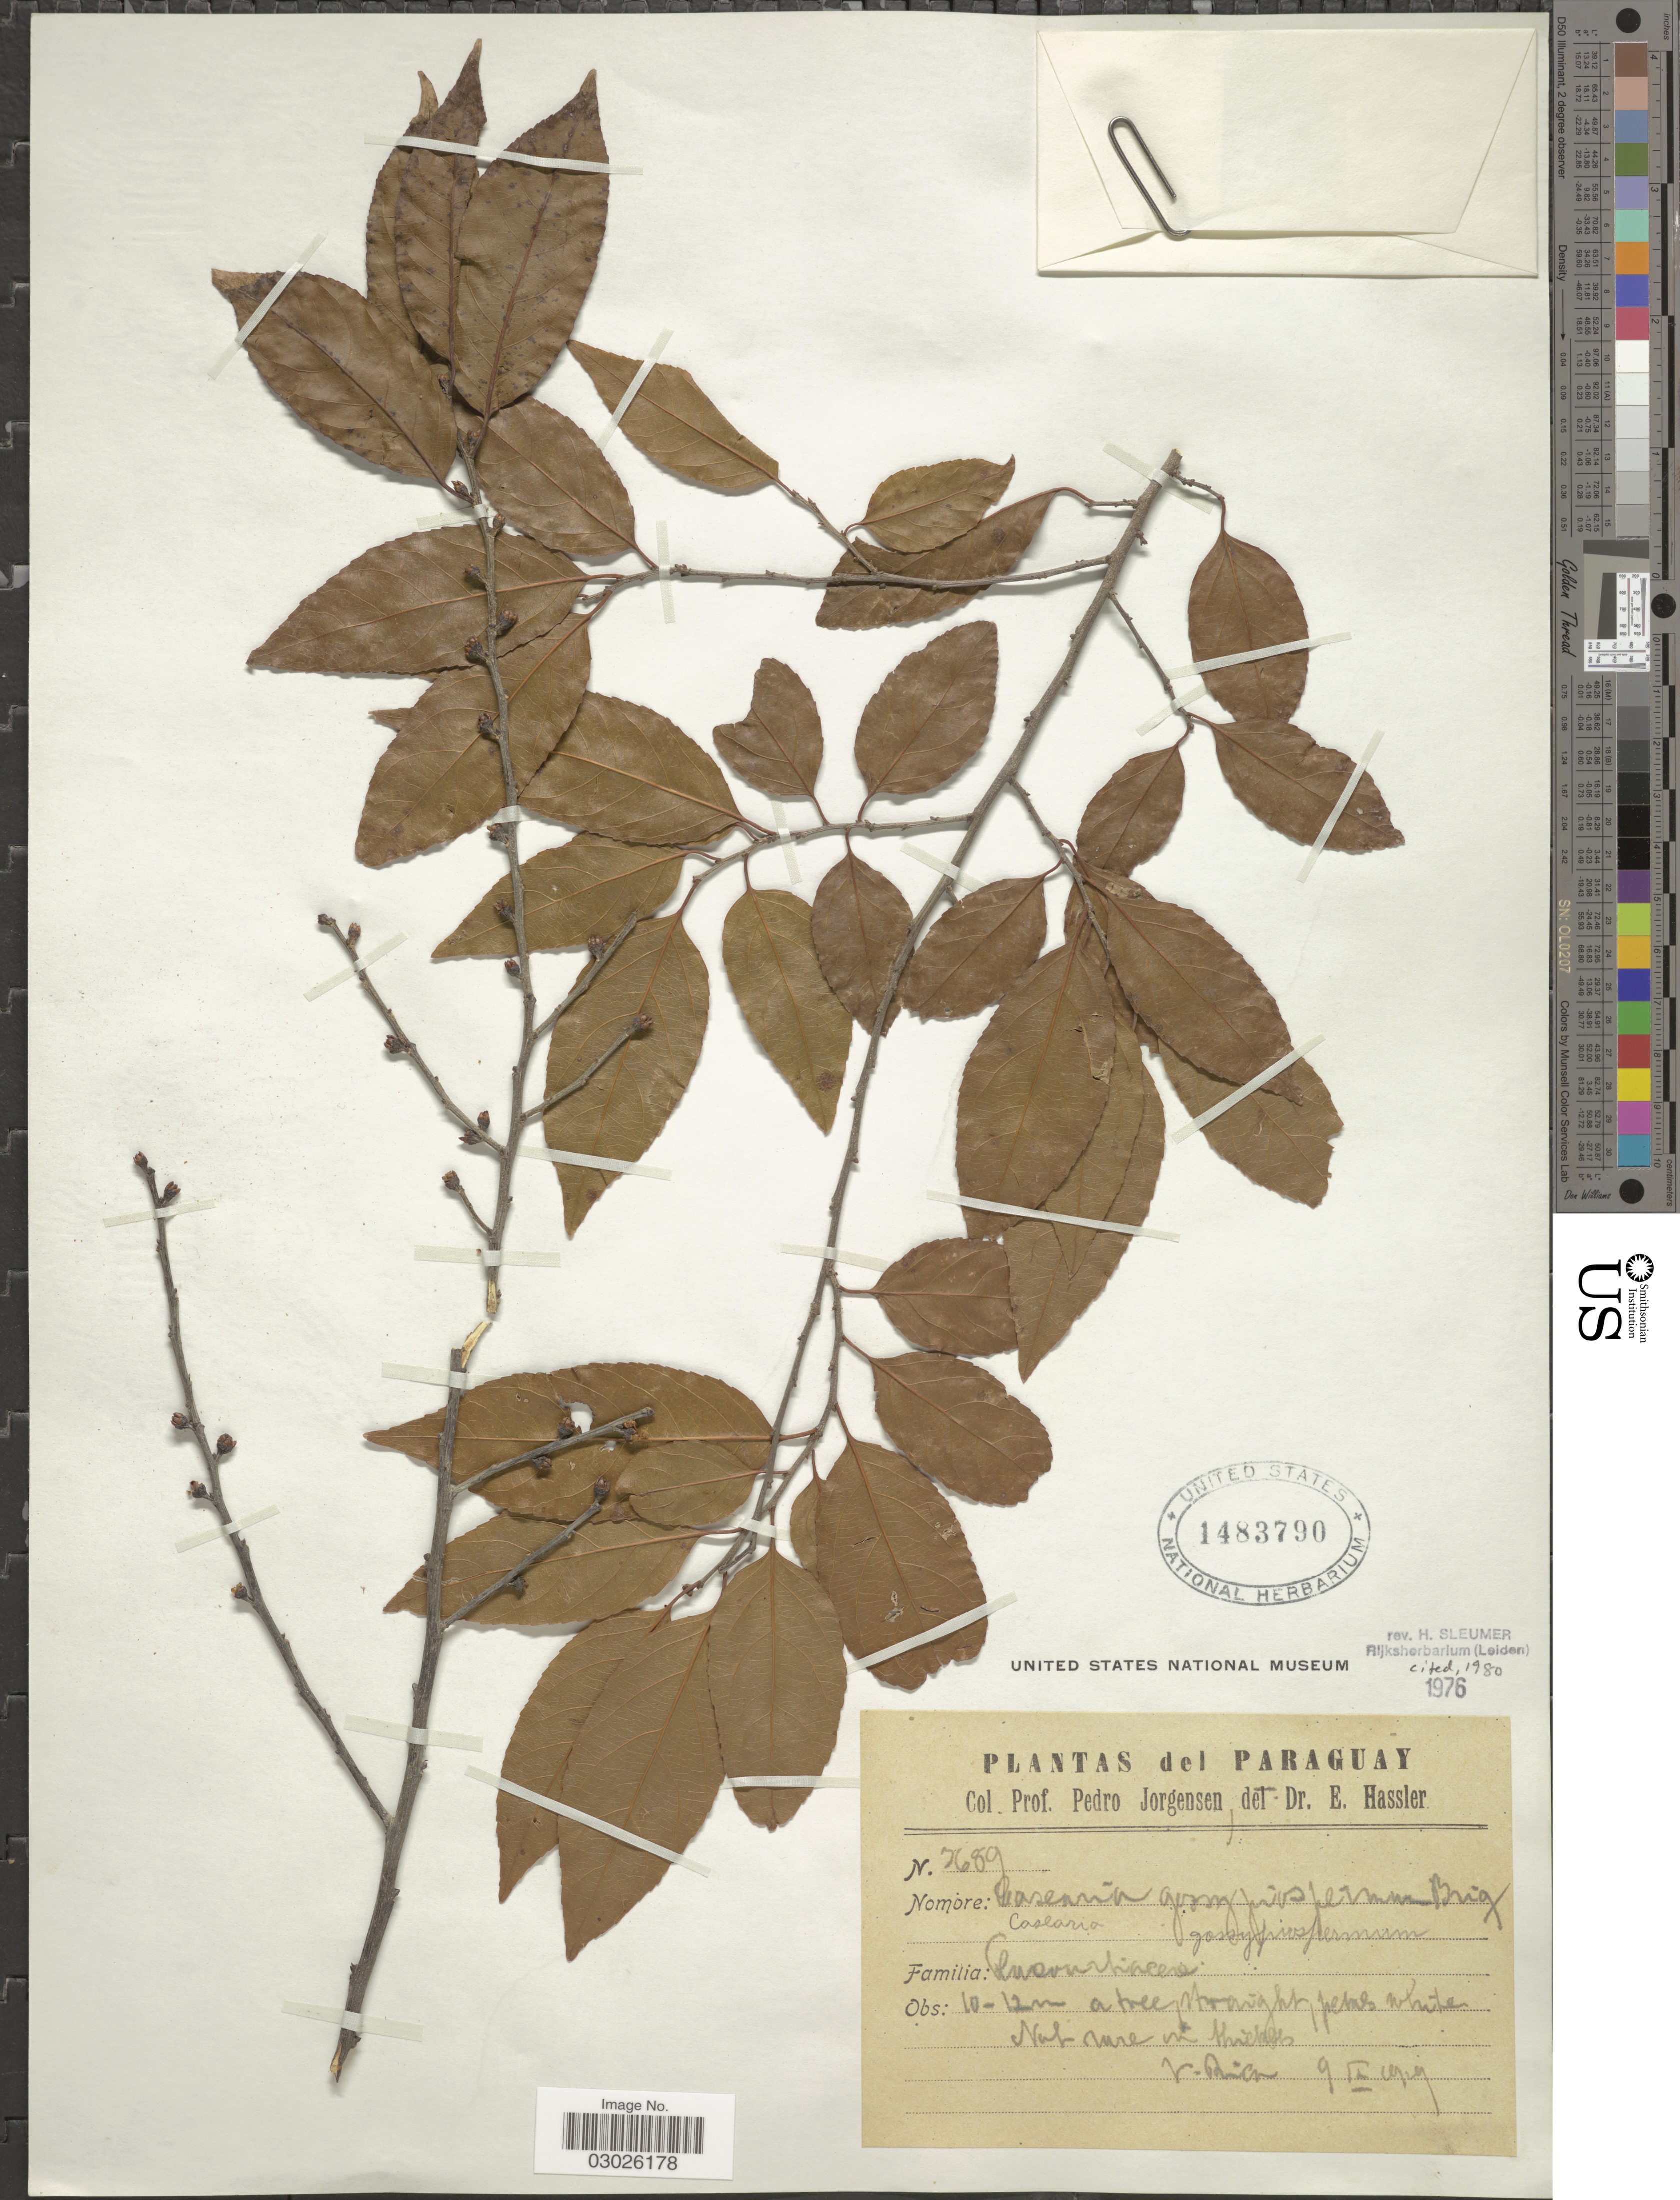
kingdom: Plantae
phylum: Tracheophyta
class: Magnoliopsida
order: Malpighiales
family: Salicaceae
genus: Casearia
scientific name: Casearia gossypiosperma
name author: Briq.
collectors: P. Jörgensen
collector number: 3689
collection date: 1919-09-09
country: Paraguay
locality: V. Rica.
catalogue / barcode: US 1483790